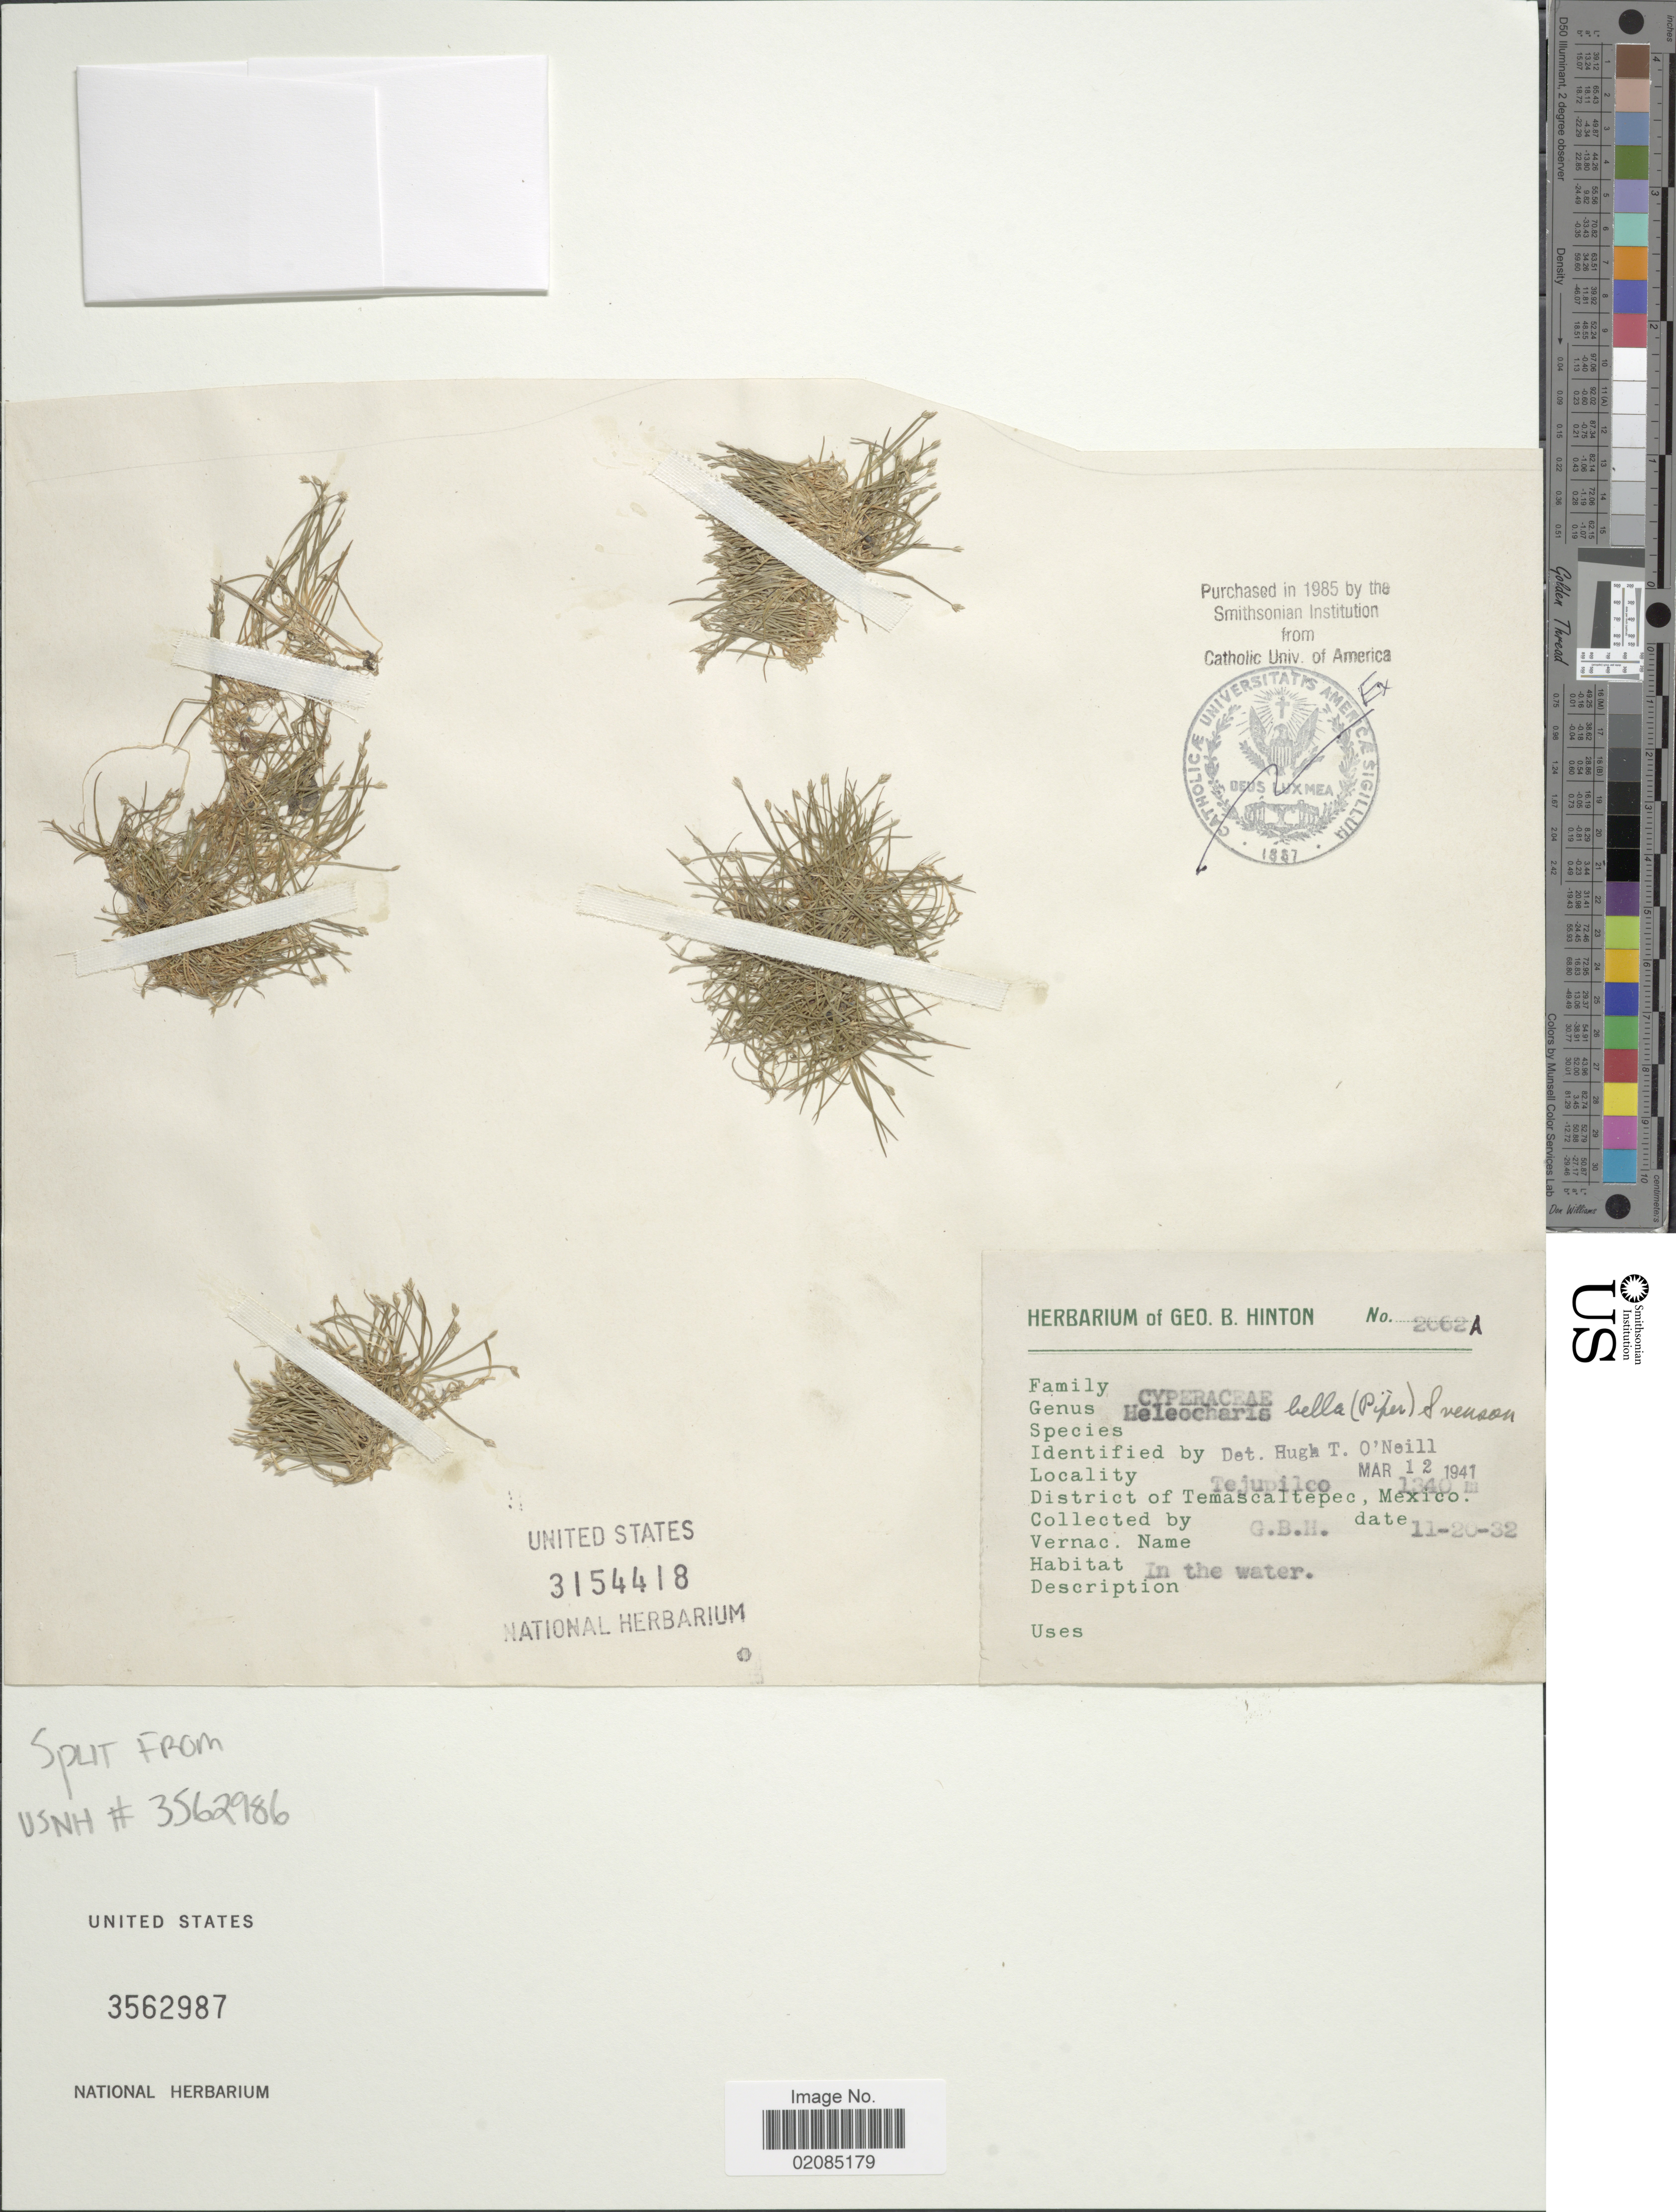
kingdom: Plantae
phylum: Tracheophyta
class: Liliopsida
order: Poales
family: Cyperaceae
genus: Eleocharis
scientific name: Eleocharis bella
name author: (Piper) Svenson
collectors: G. B. Hinton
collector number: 2662A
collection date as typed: Transcribed d/m/y: 20/11/32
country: Mexico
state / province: México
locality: Tejupilco, District of Temascaltepec, Mexico.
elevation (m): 1340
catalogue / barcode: US 3562987